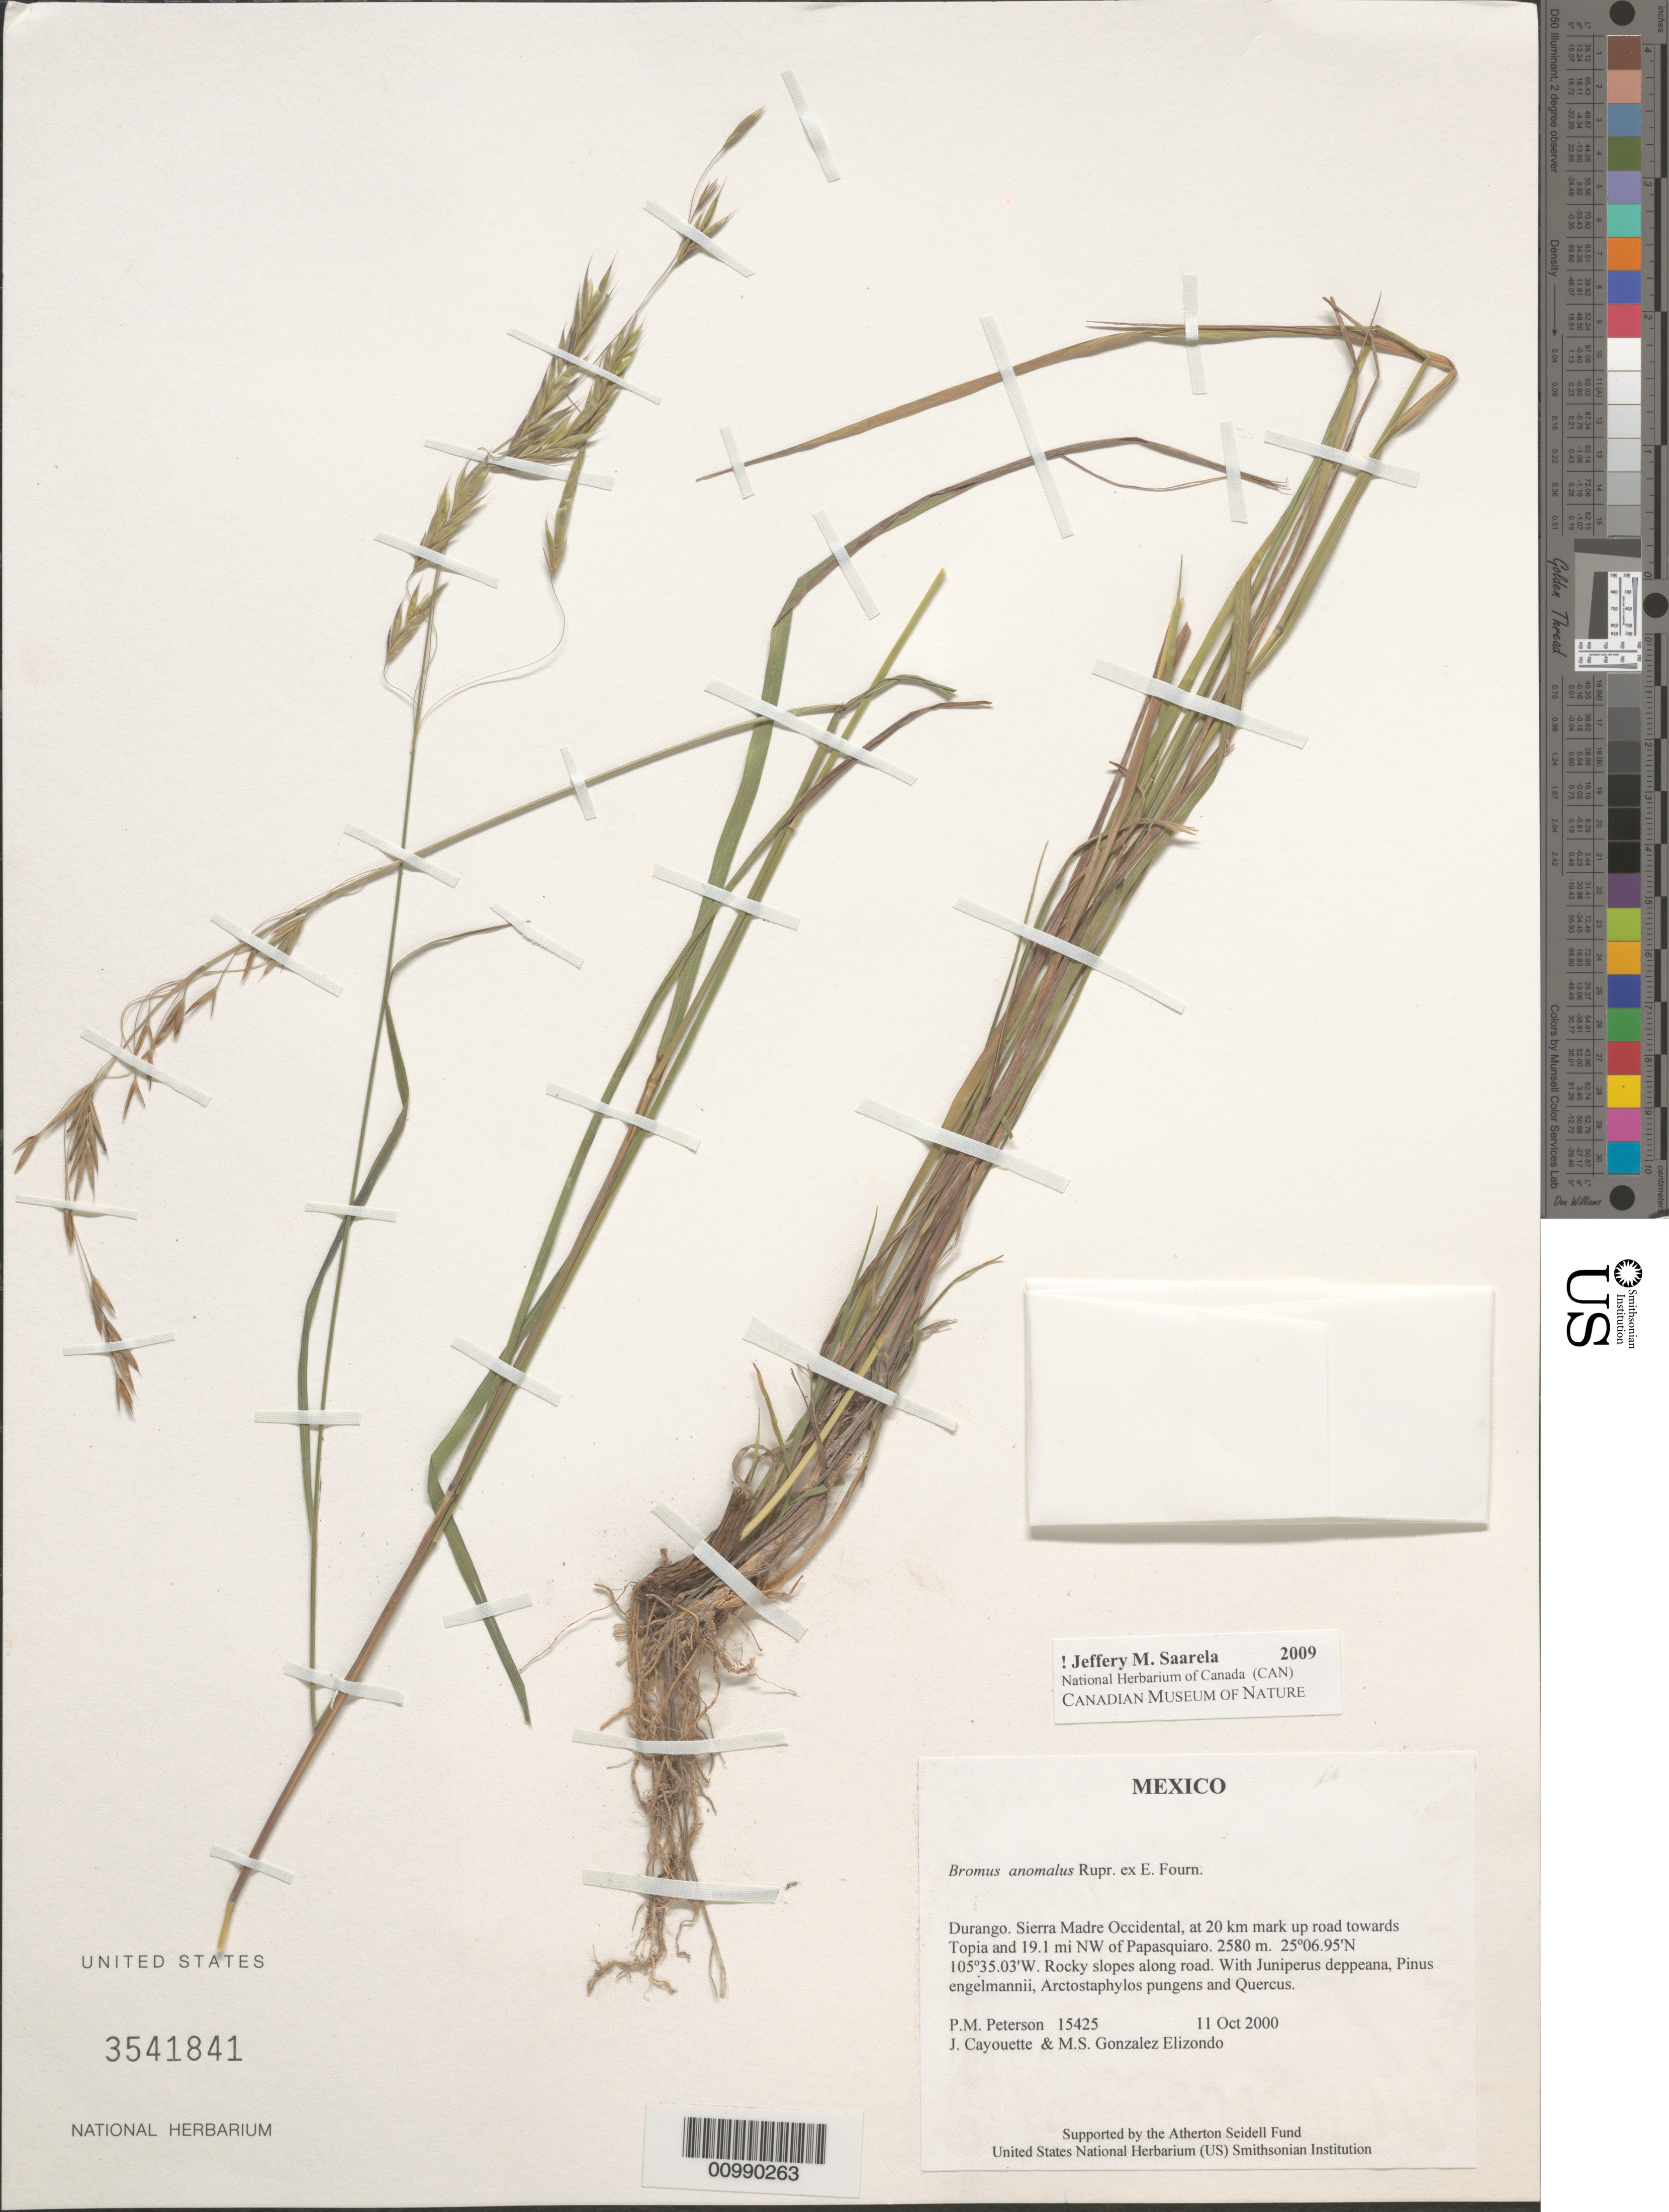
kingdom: Plantae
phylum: Tracheophyta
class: Liliopsida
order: Poales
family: Poaceae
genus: Bromus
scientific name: Bromus anomalus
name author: Rupr. ex E. Fourn.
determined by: Saarela, J. M., (CAN), Canadian Museum of Nature (CANADA)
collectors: P. M. Peterson, J. Cayouette & M. S. González-Elizondo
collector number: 15425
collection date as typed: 11 Oct 2000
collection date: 2000-10-11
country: Mexico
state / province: Durango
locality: Sierra Madre Occidental, at 20 km mark up road towards Topia and 19.1 mi NW of Papasquiaro.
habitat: Rocky slopes along road.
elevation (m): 2580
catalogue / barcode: US 3541841